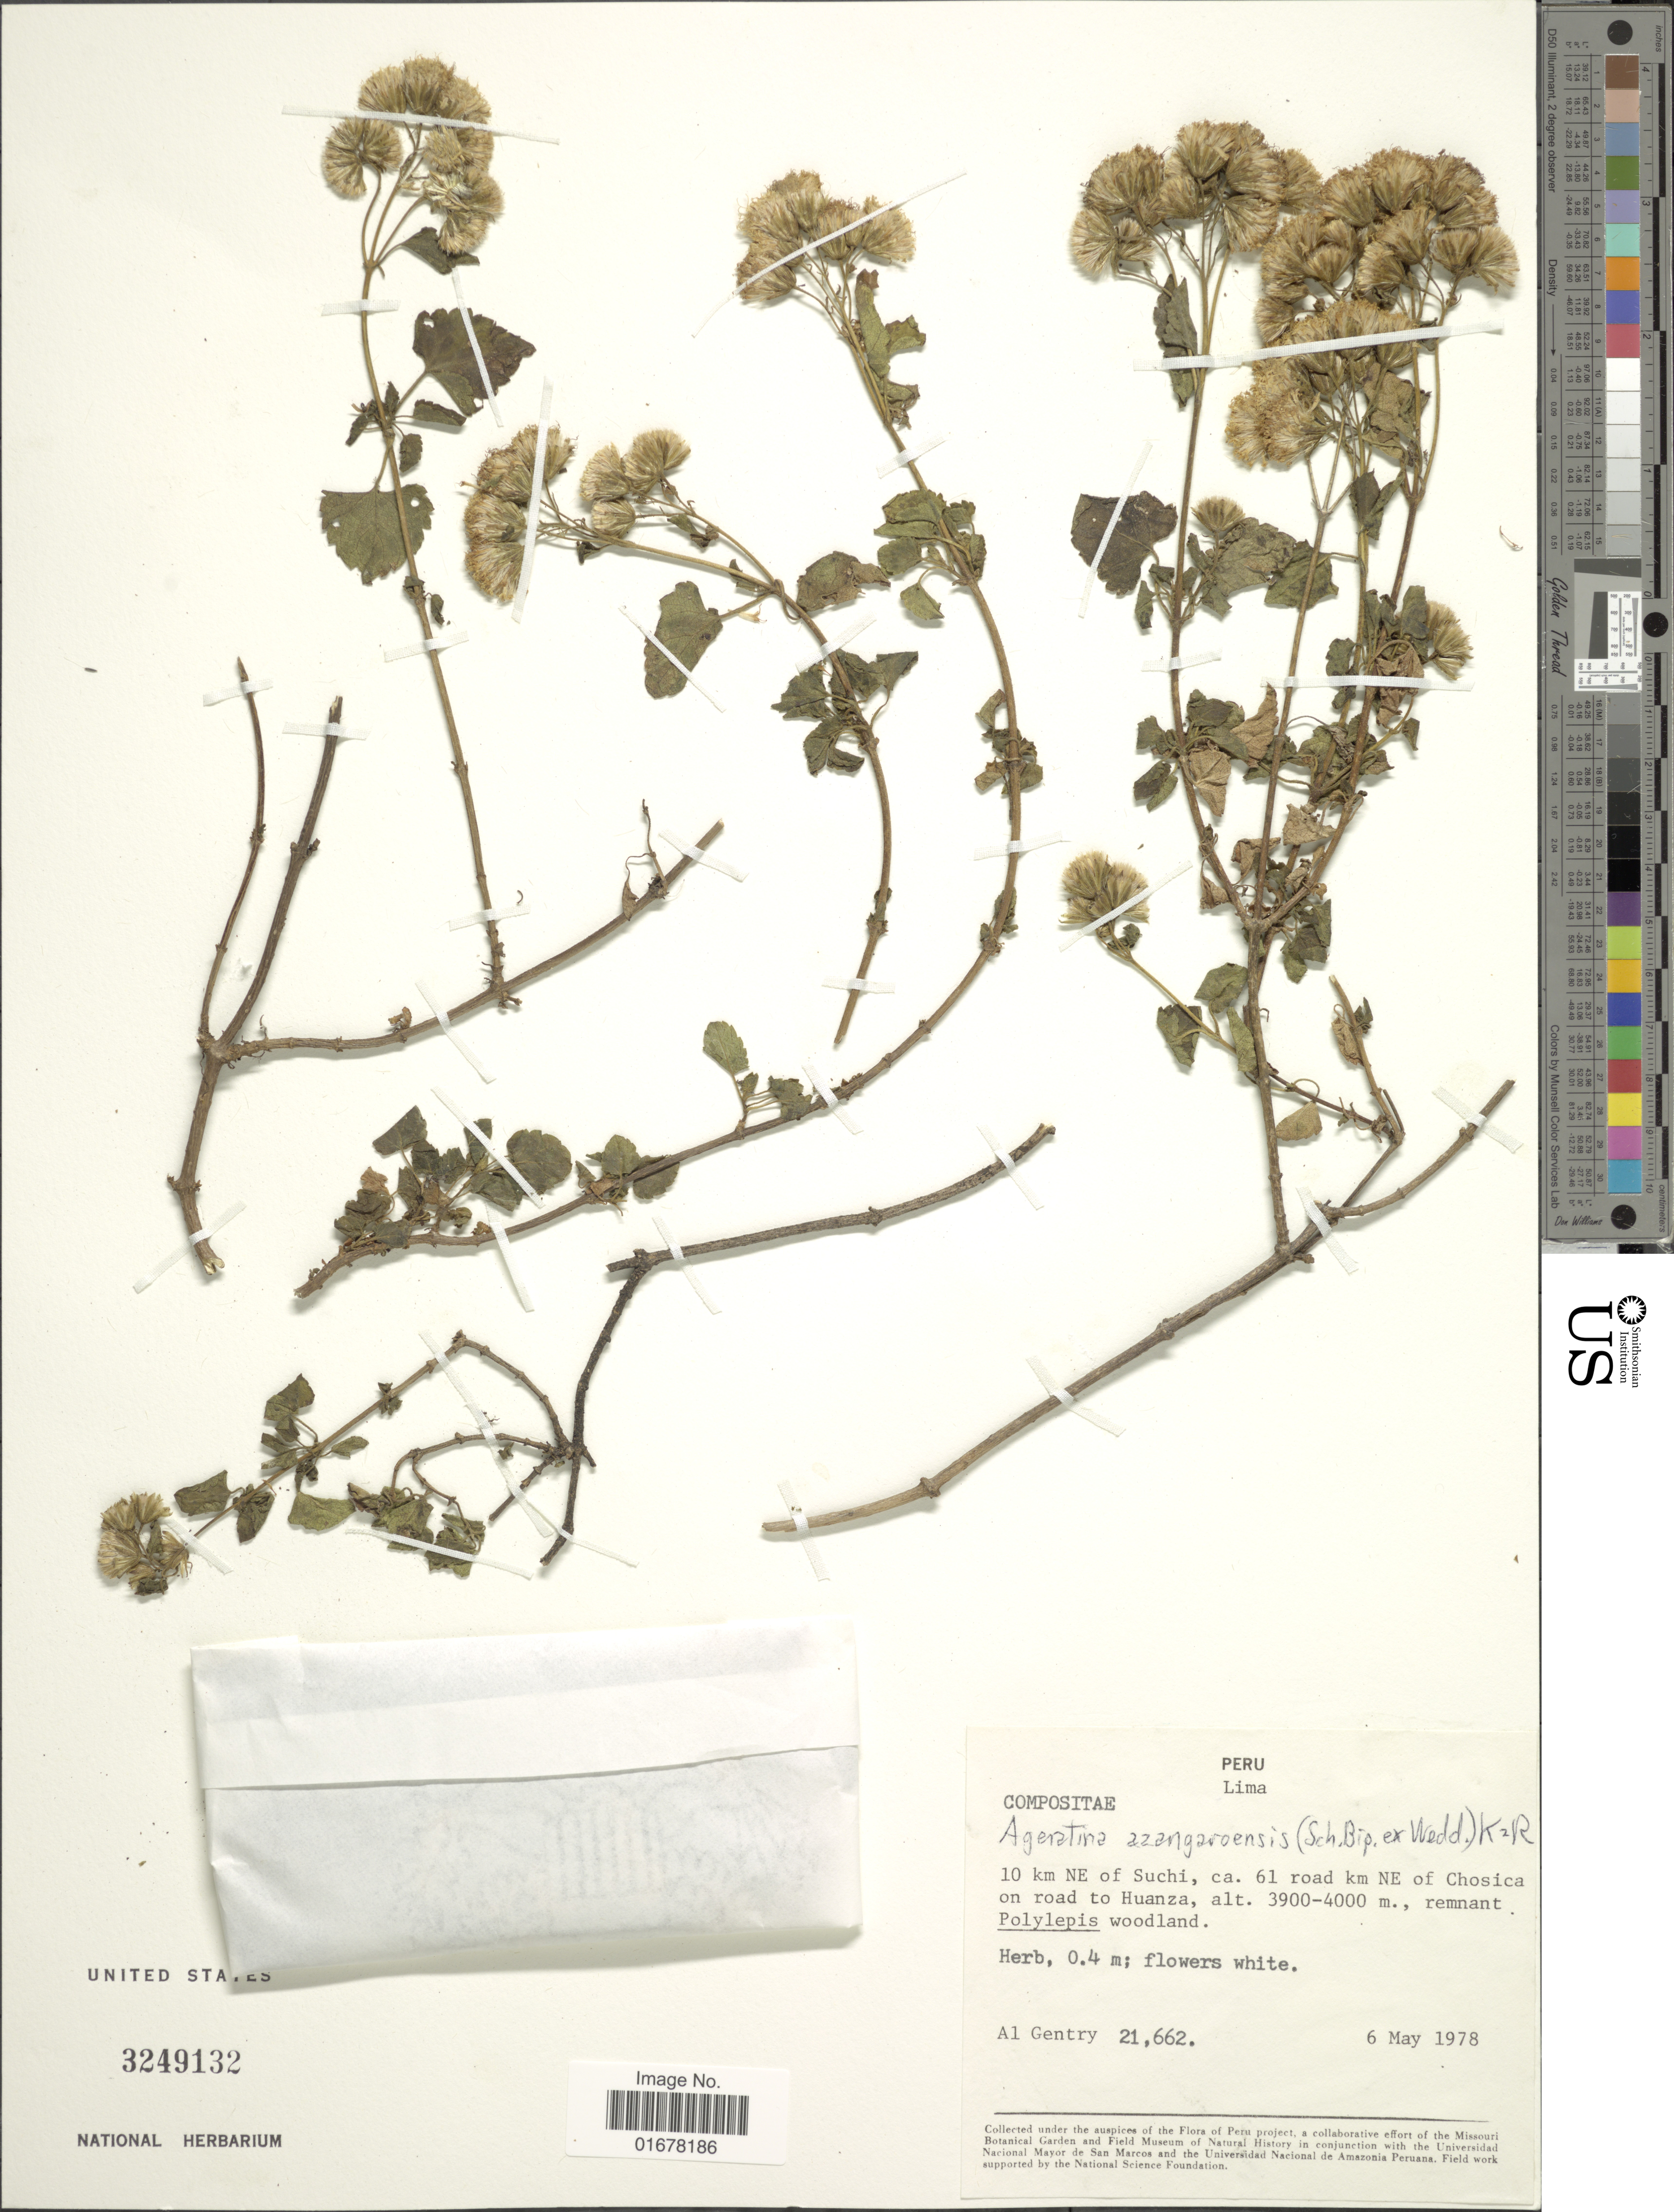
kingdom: Plantae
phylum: Tracheophyta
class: Magnoliopsida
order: Asterales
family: Asteraceae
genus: Ageratina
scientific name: Ageratina azangaroensis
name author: (Sch. Bip. ex Wedd.) R.M. King & H. Rob.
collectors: A. H. Gentry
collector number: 21662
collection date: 1978-05-06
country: Peru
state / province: Lima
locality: LIma, 10 km NE of Suchi, 61 road km NE of Chosica on roaf to Huanza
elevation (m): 3900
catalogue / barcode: US 3249132